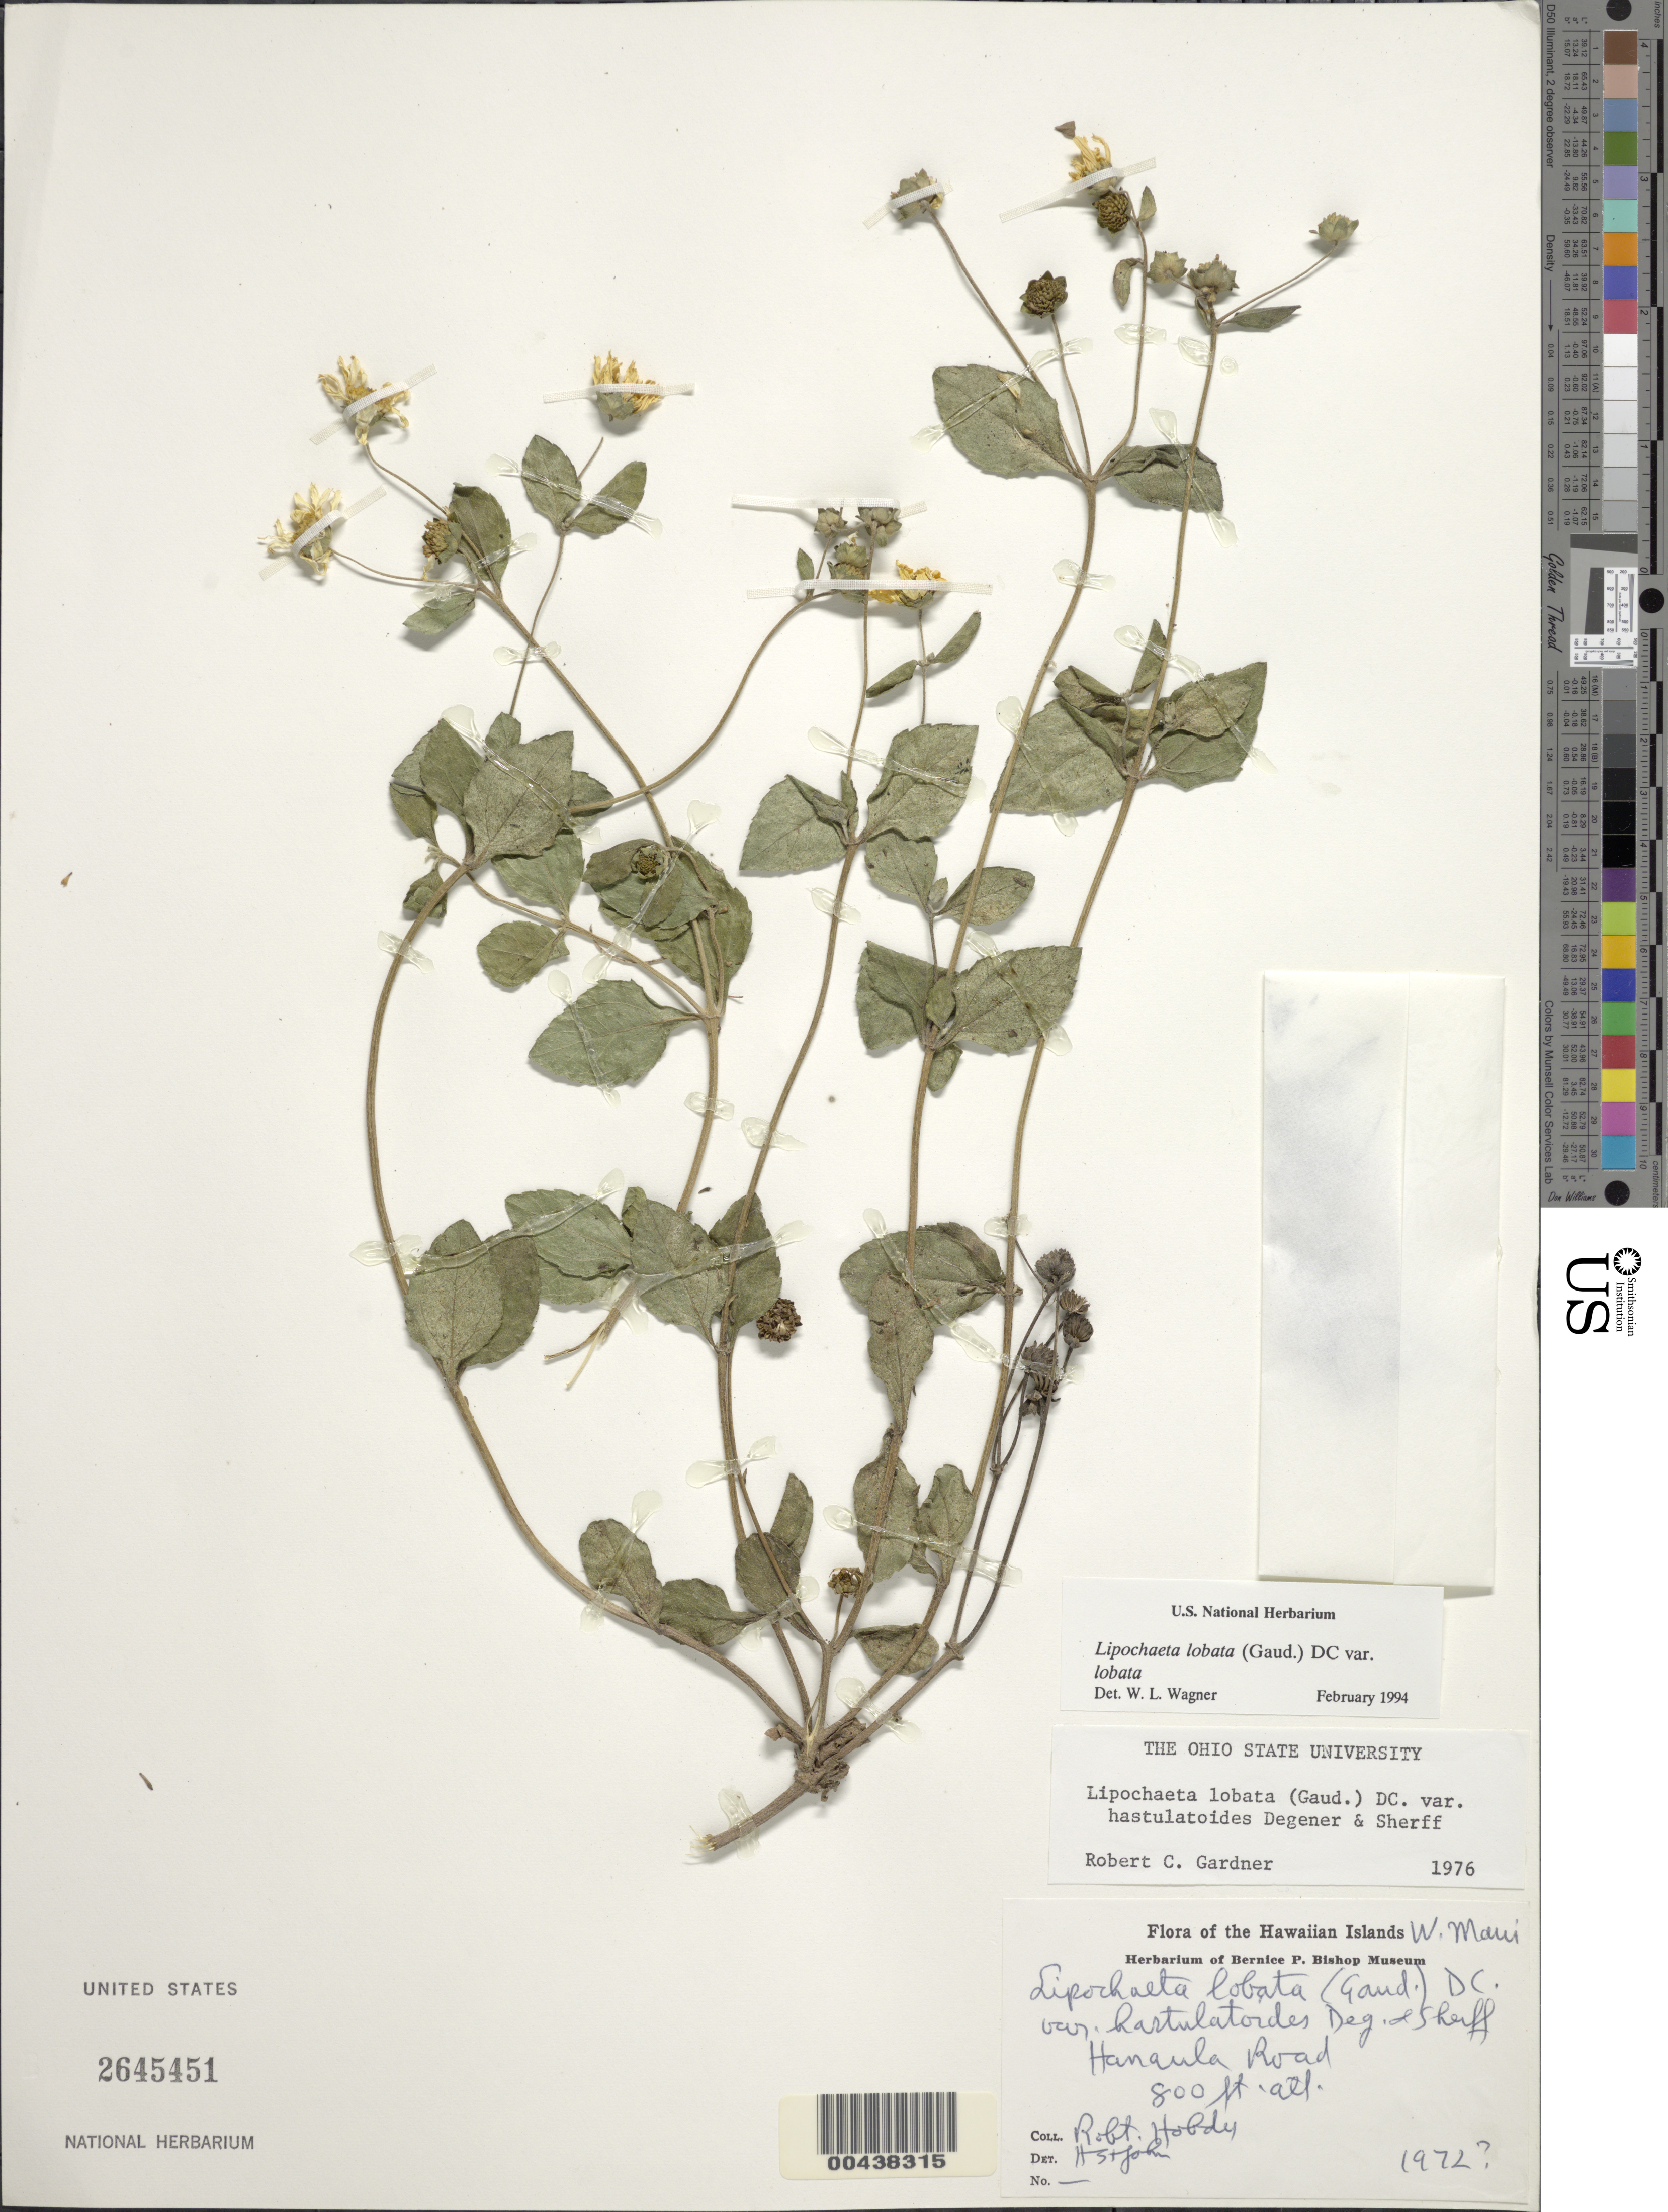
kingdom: Plantae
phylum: Tracheophyta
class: Magnoliopsida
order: Asterales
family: Asteraceae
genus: Lipochaeta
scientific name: Lipochaeta lobata var. lobata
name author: (Gaudich.) DC.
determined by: Wagner, W. L., (BOT), Smithsonian Institution - National Museum of Natural History (UNITED STATES)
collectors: R. Hobdy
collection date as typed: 1972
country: United States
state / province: Hawaii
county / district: Maui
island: Maui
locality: Hanaula Road, W Maui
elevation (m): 244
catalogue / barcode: US 2645451